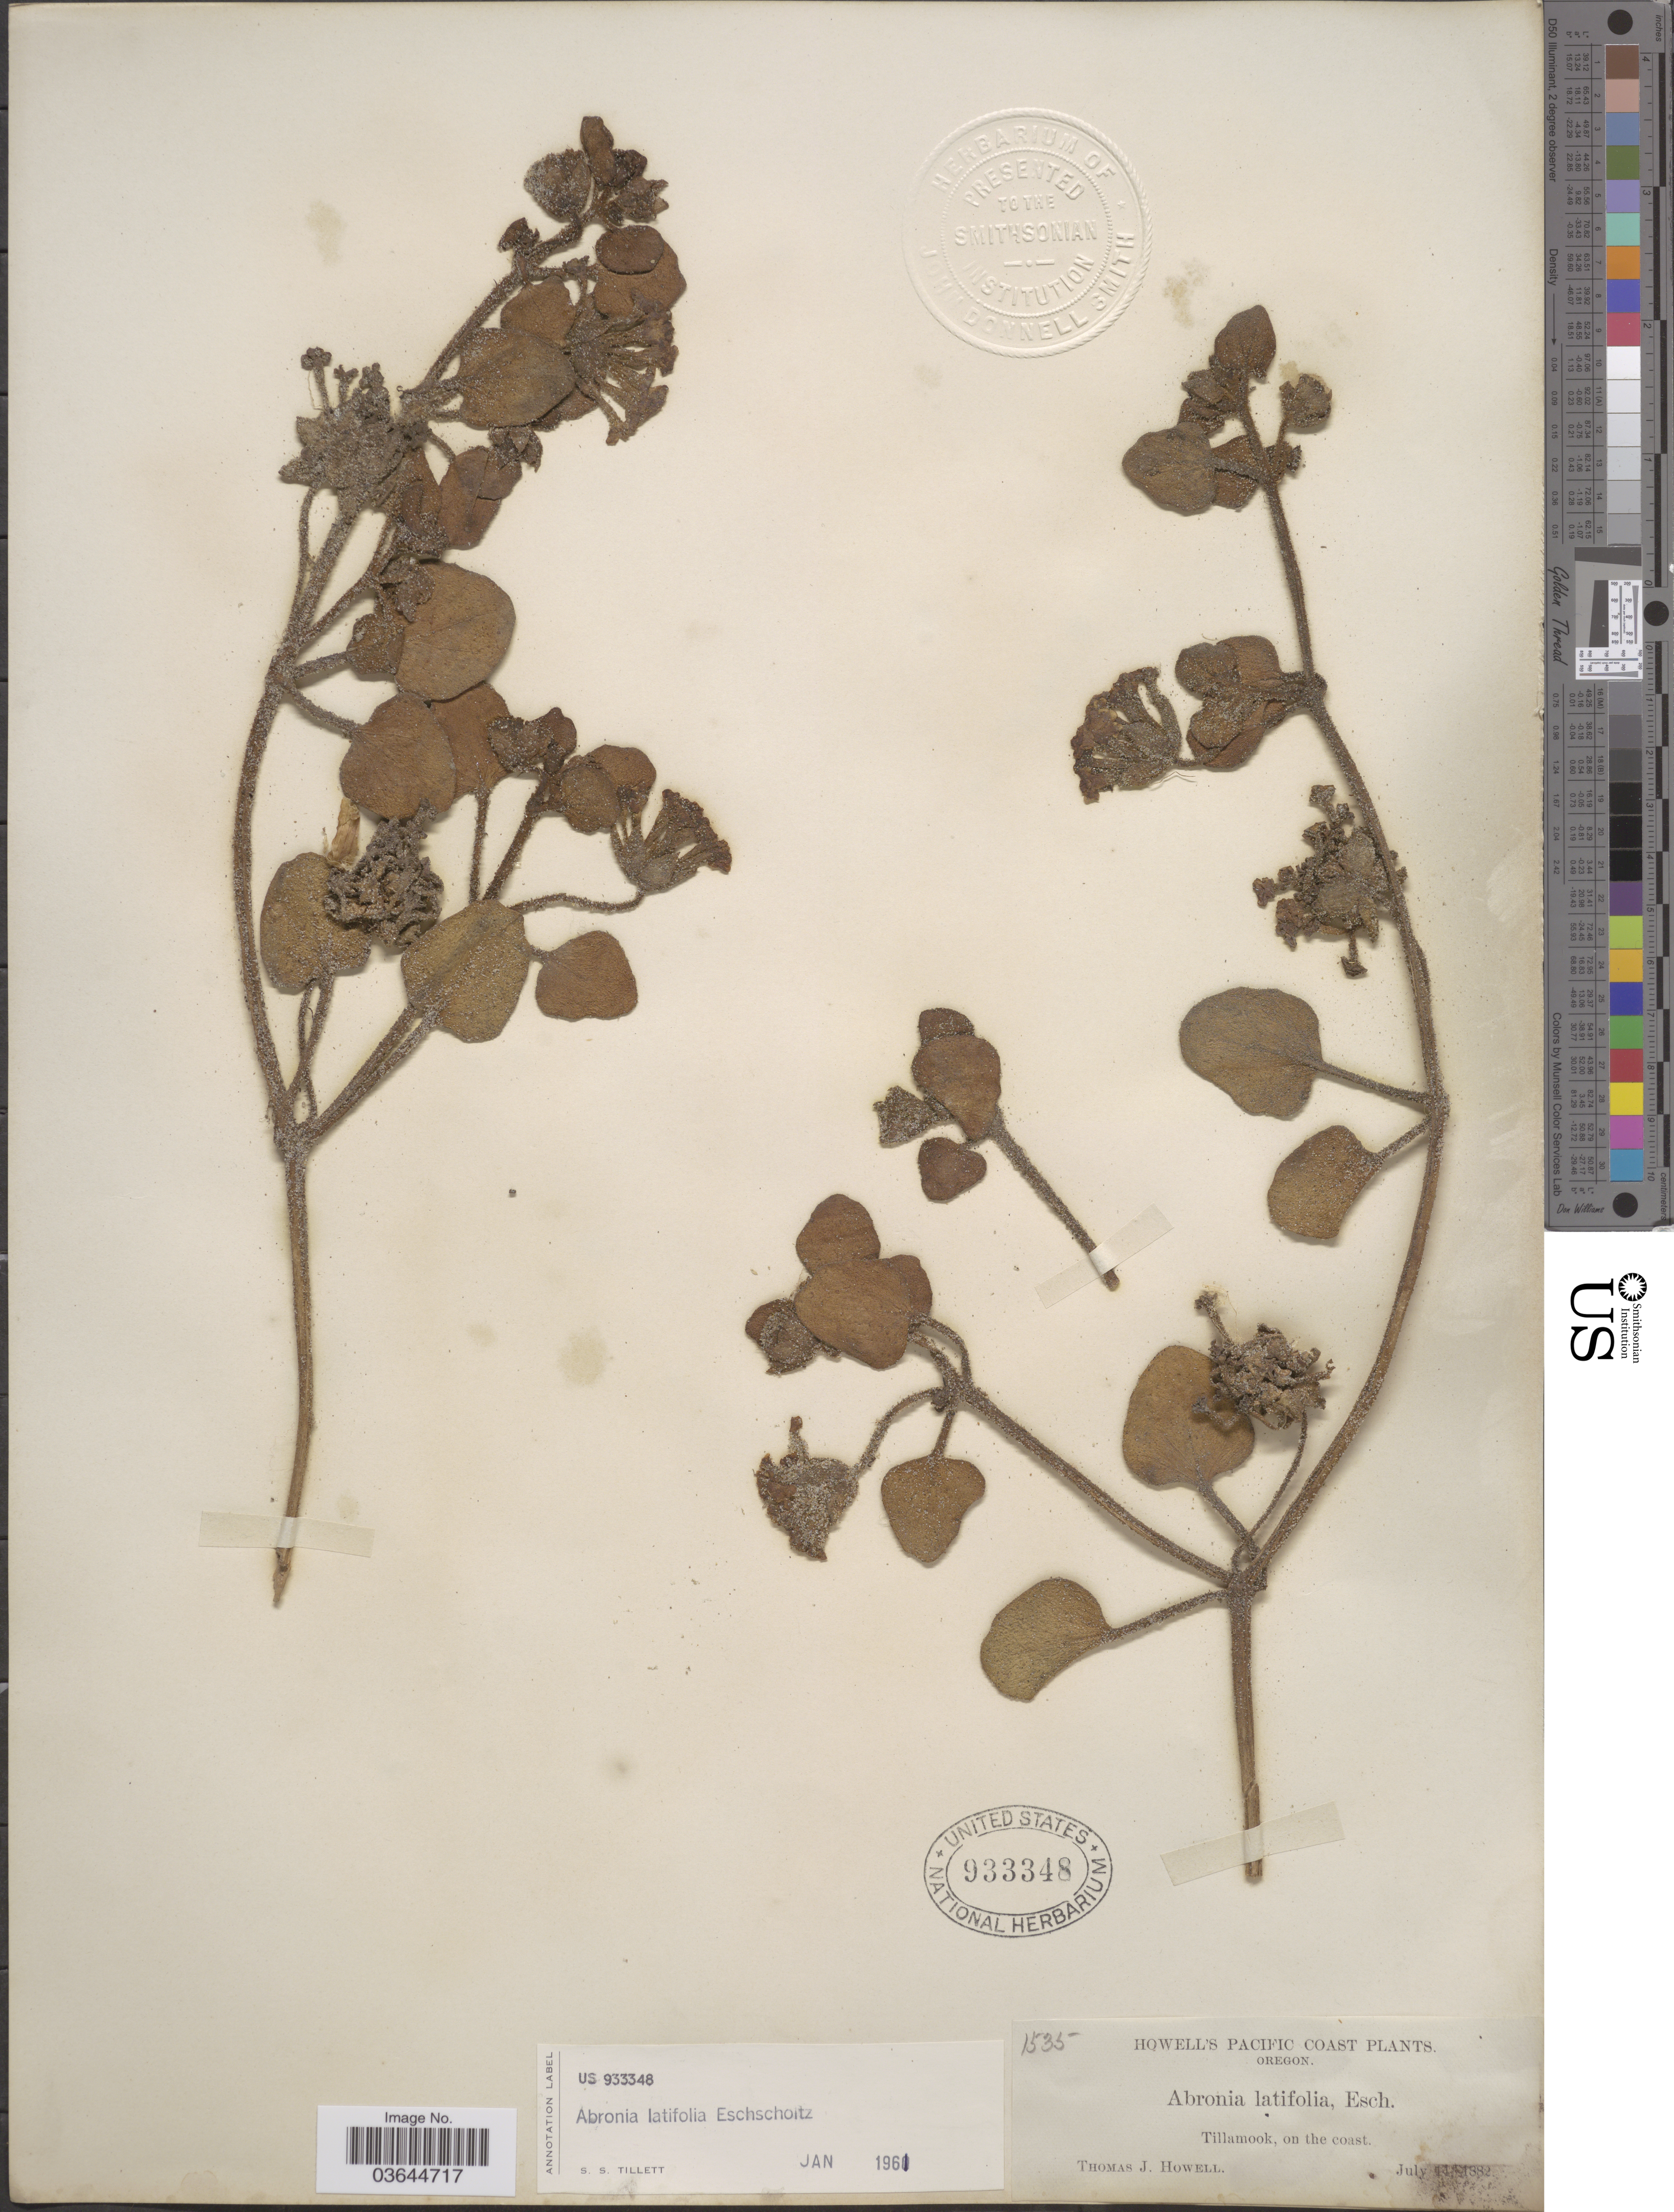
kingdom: Plantae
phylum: Tracheophyta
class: Magnoliopsida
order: Caryophyllales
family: Nyctaginaceae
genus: Abronia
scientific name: Abronia latifolia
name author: Eschsch.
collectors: T. J. Howell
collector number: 1535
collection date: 1882-07-14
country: United States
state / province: Oregon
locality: Pacific Coast. Tillamook, on the coast.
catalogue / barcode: US 933348